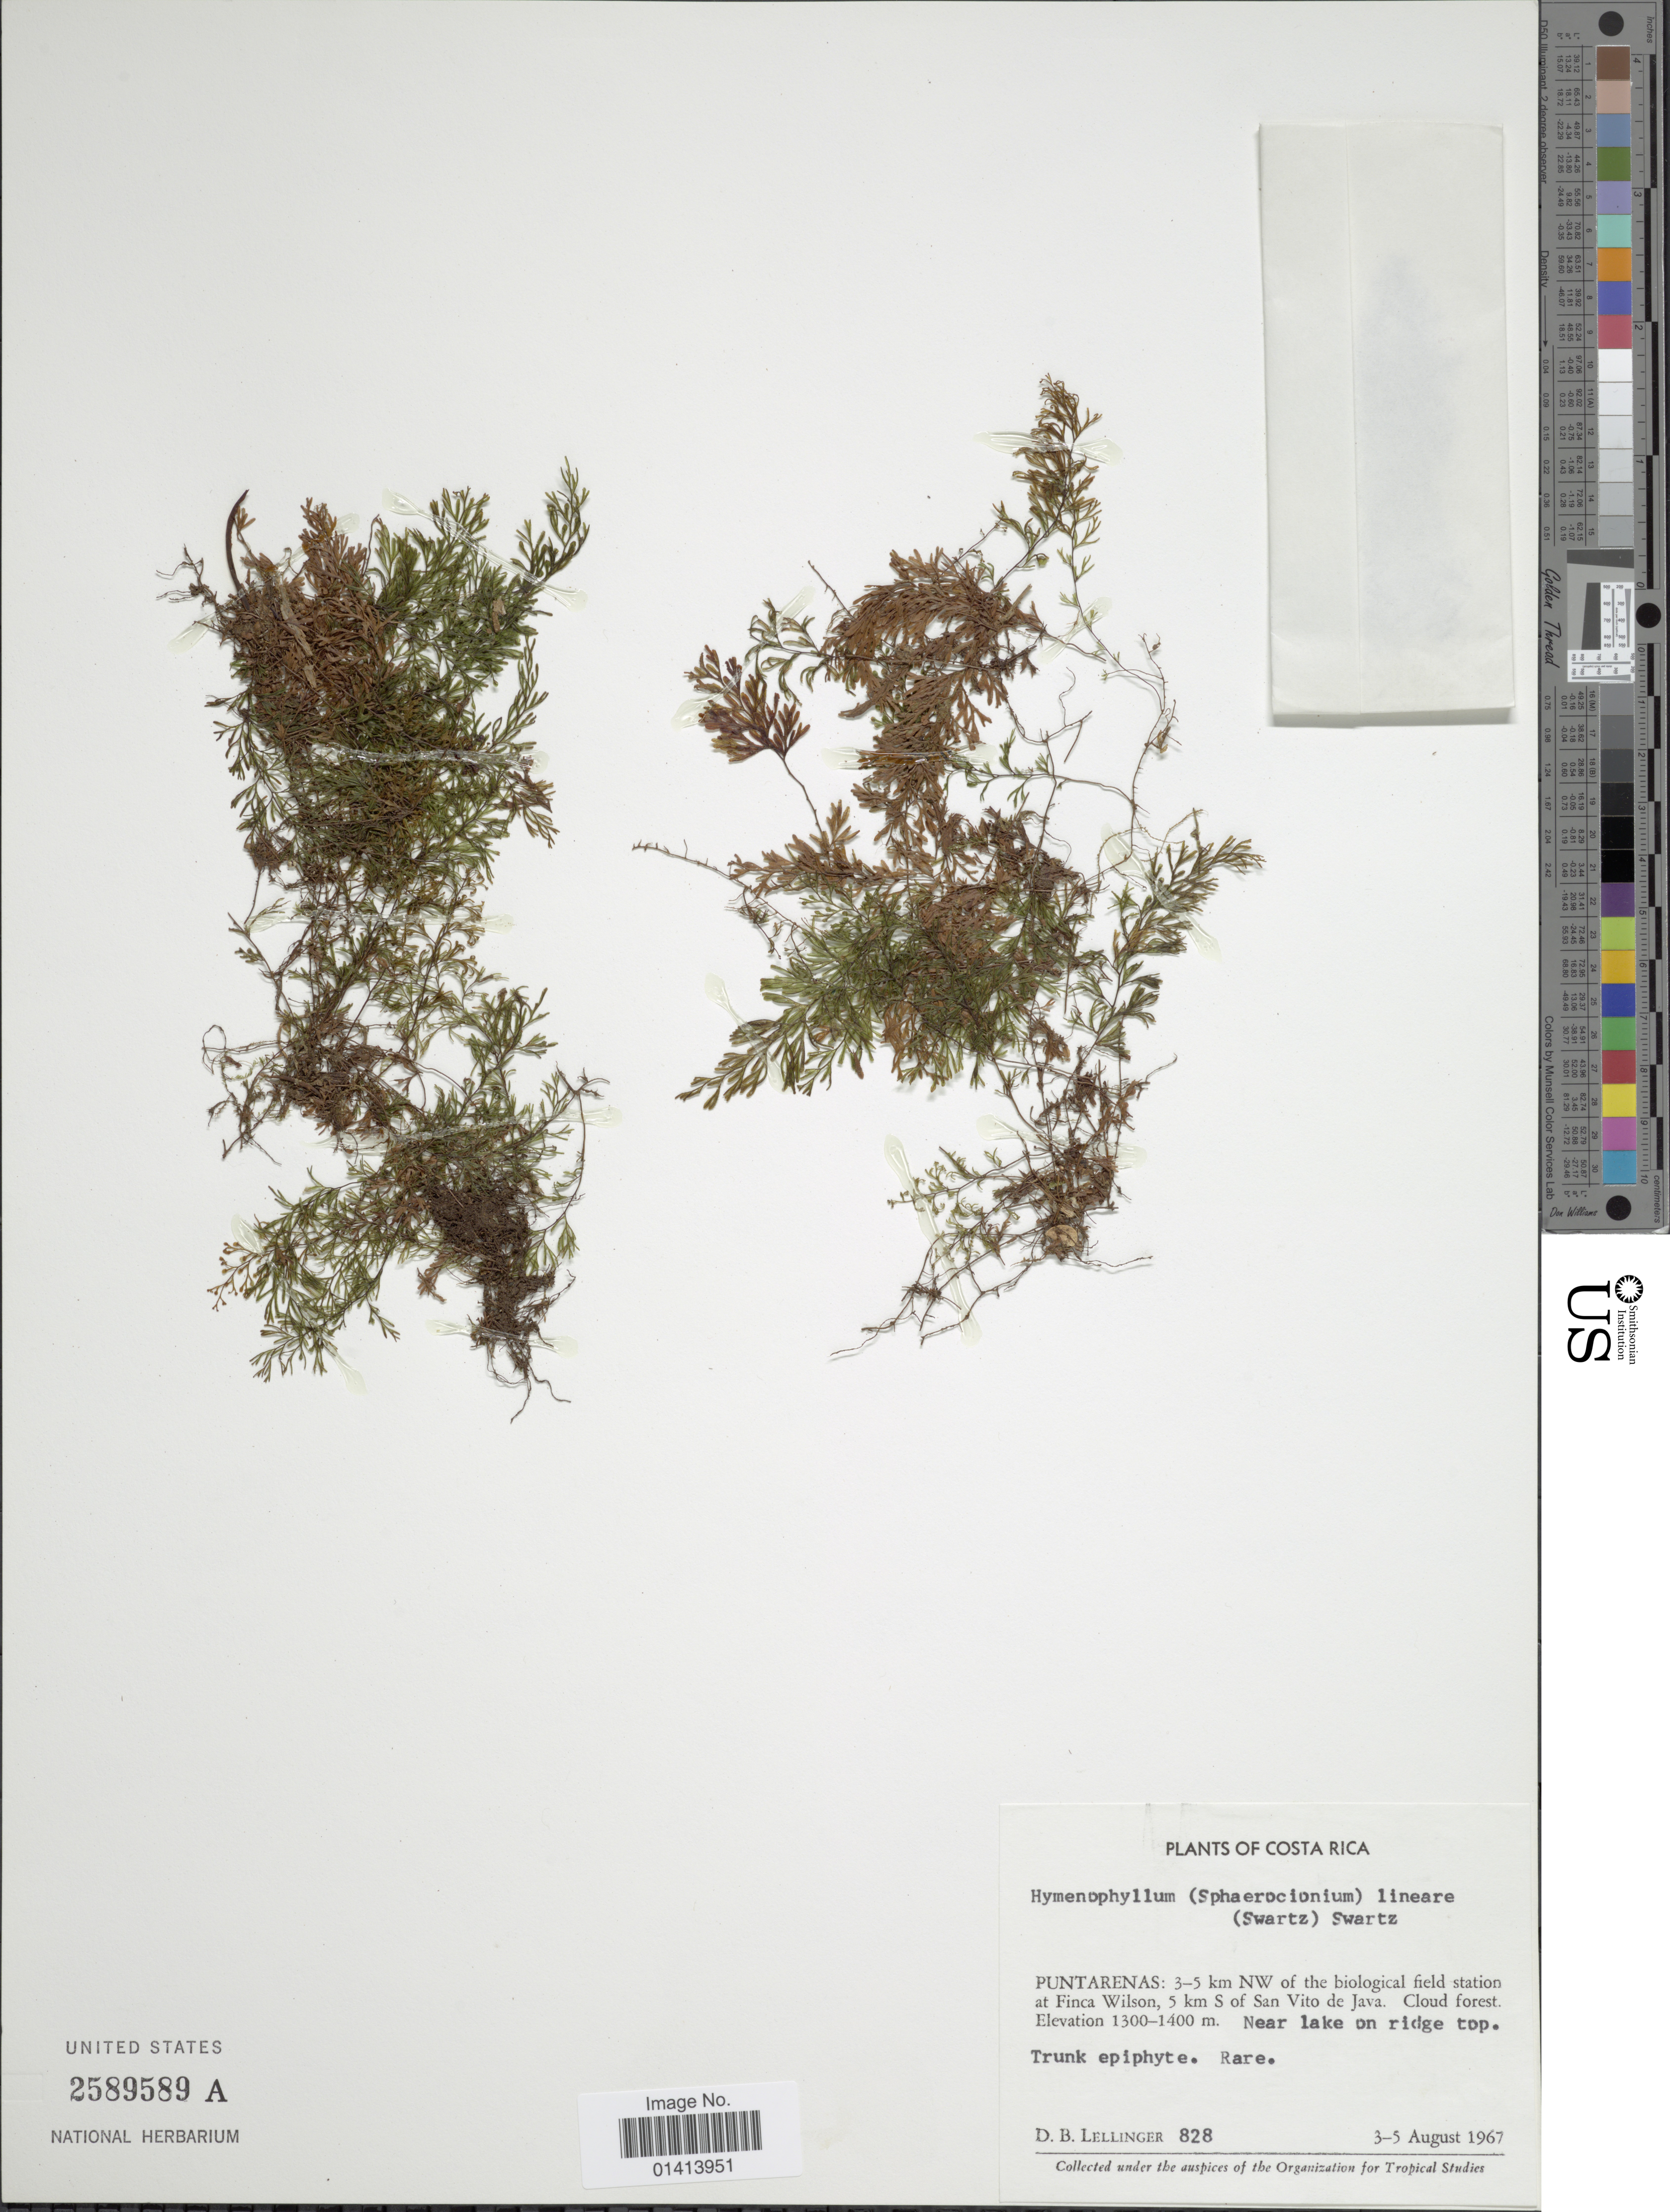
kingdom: Plantae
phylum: Tracheophyta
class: Polypodiopsida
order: Hymenophyllales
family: Hymenophyllaceae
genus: Hymenophyllum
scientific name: Hymenophyllum lineare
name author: (Sw.) Sw.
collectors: D. B. Lellinger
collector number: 828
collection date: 1967-08-03/1967-08-05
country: Costa Rica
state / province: Puntarenas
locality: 3-5 k NW of the biological field station at Finca Wilson, 5 km S of San Vito de Java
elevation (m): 1300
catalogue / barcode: US 2589589A